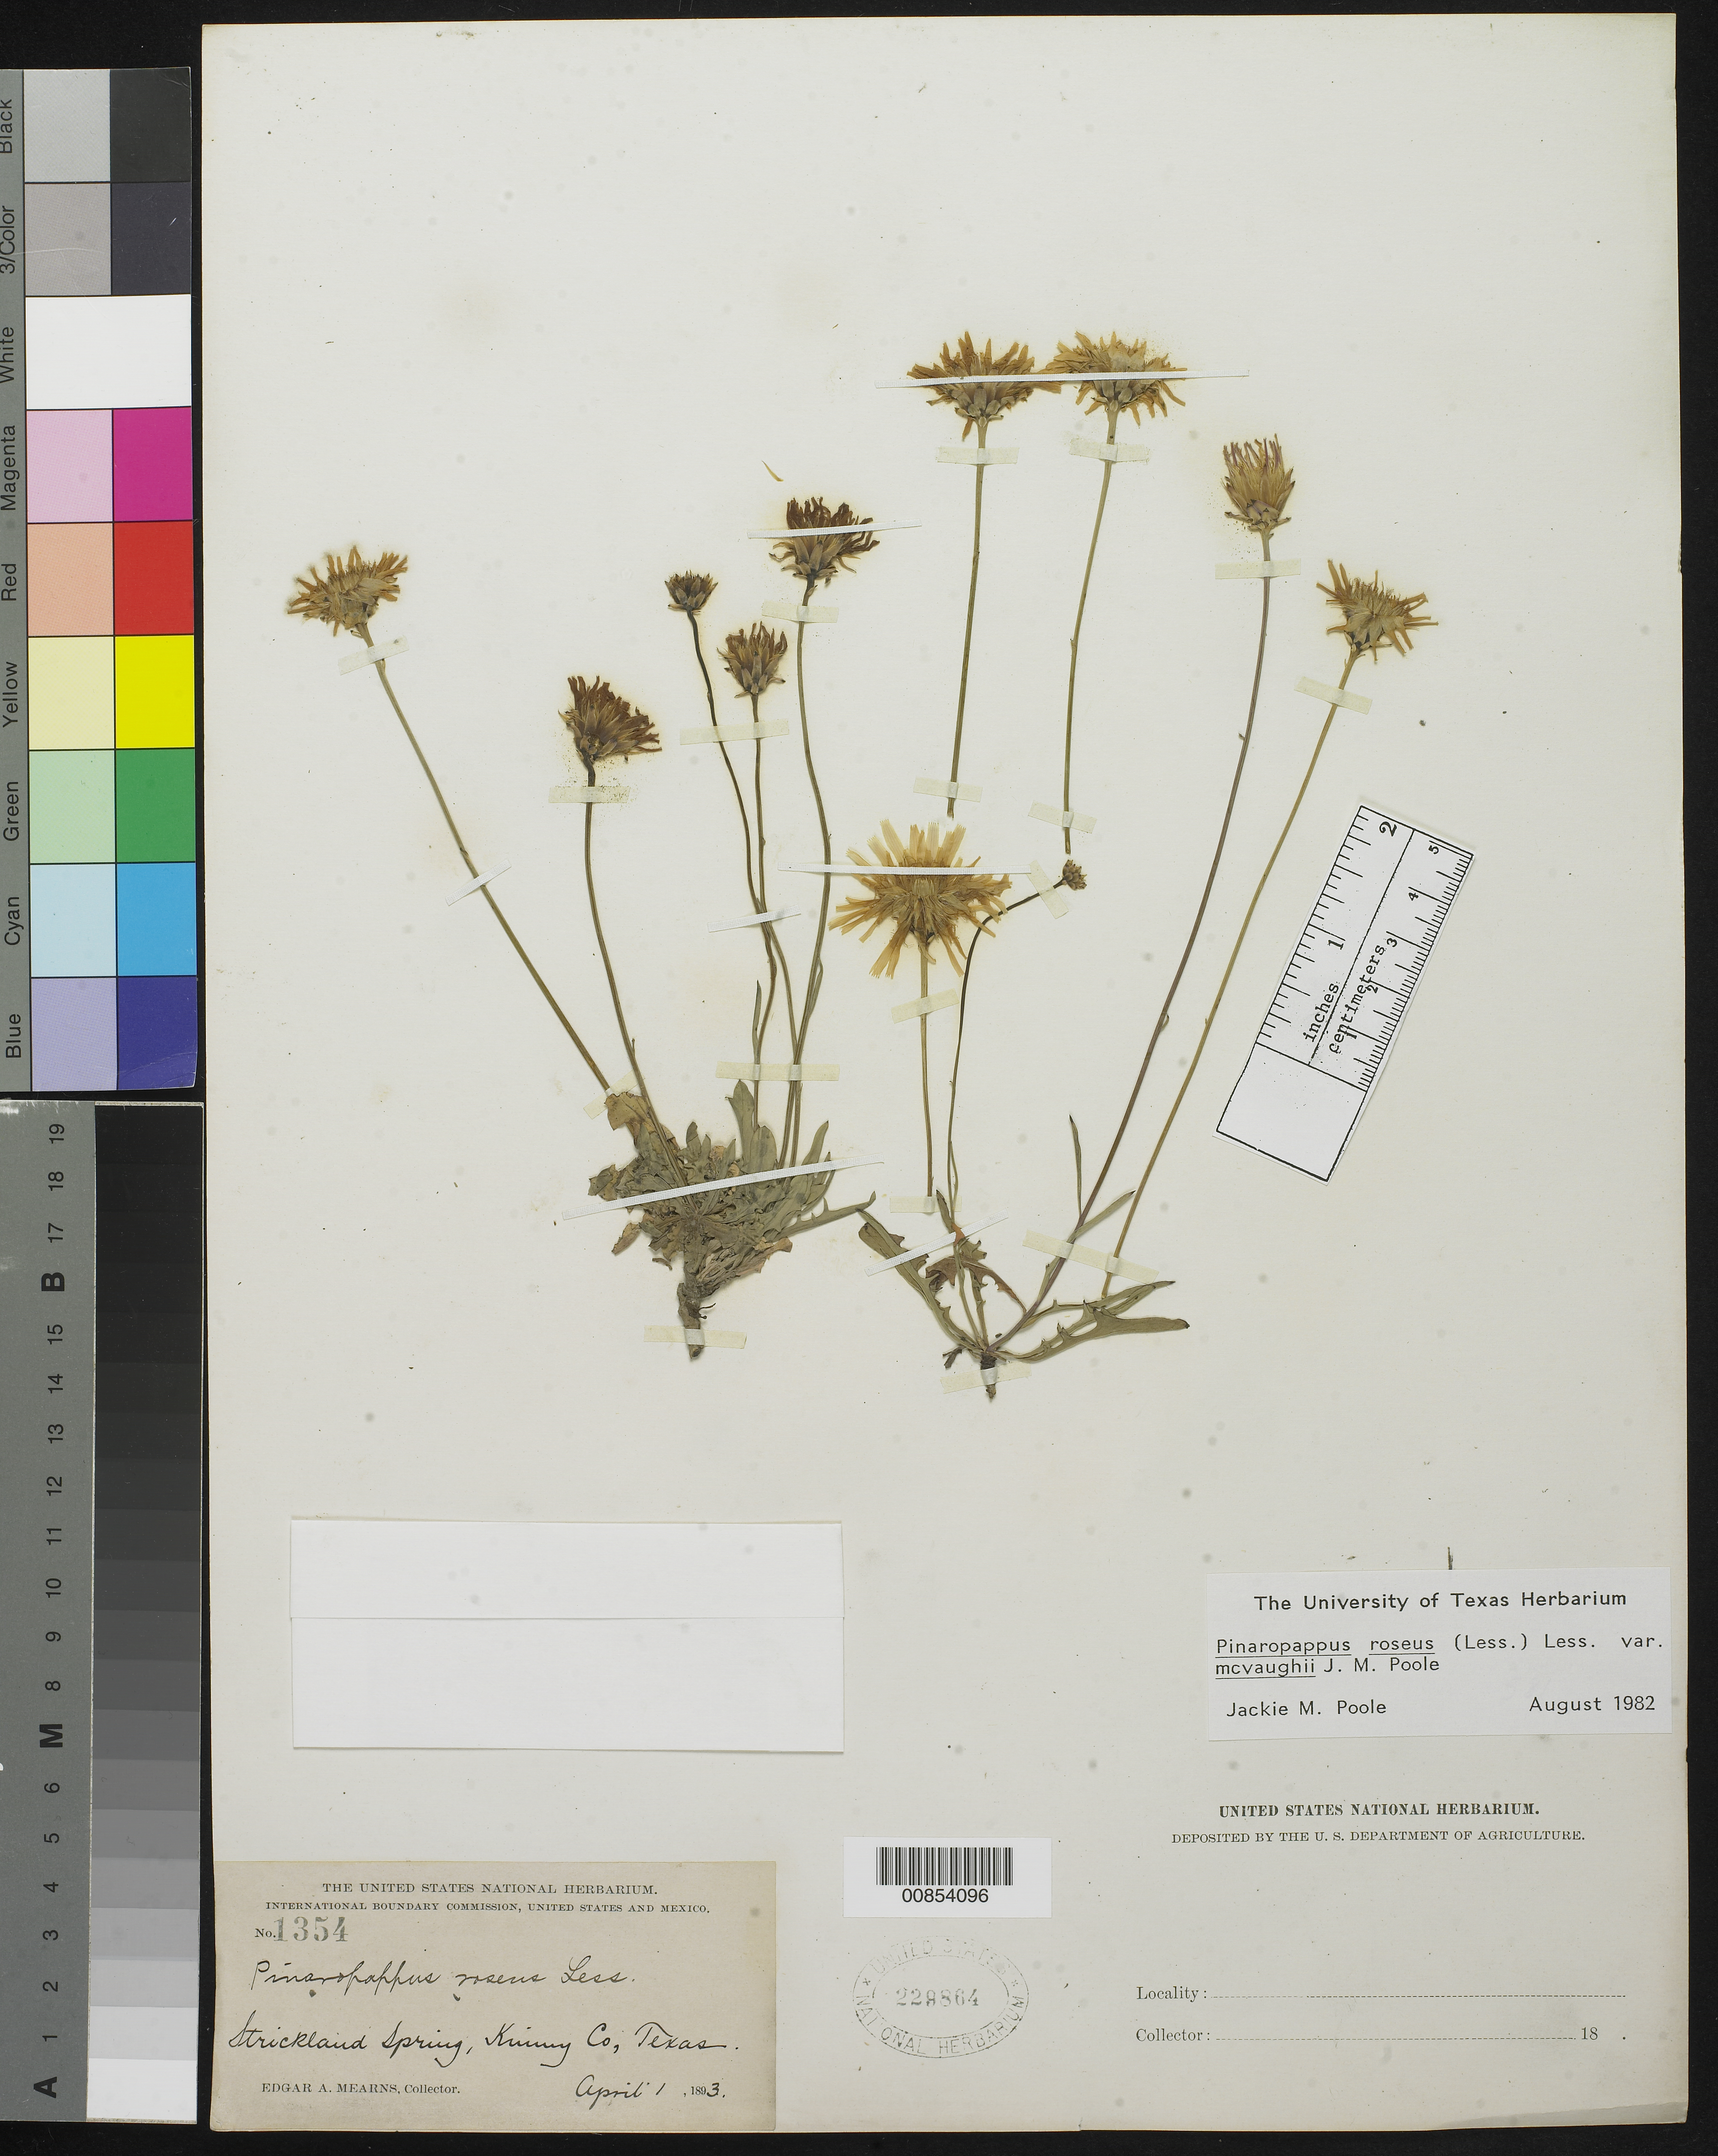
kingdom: Plantae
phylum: Tracheophyta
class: Magnoliopsida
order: Asterales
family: Asteraceae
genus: Pinaropappus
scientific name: Pinaropappus roseus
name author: Less.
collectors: E. A. Mearns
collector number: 1354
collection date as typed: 01 Apr 1893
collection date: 1893-04-01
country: United States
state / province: Texas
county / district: Kinney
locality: Strickland Spring, Kinney County, Texas.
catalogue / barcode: US 229864